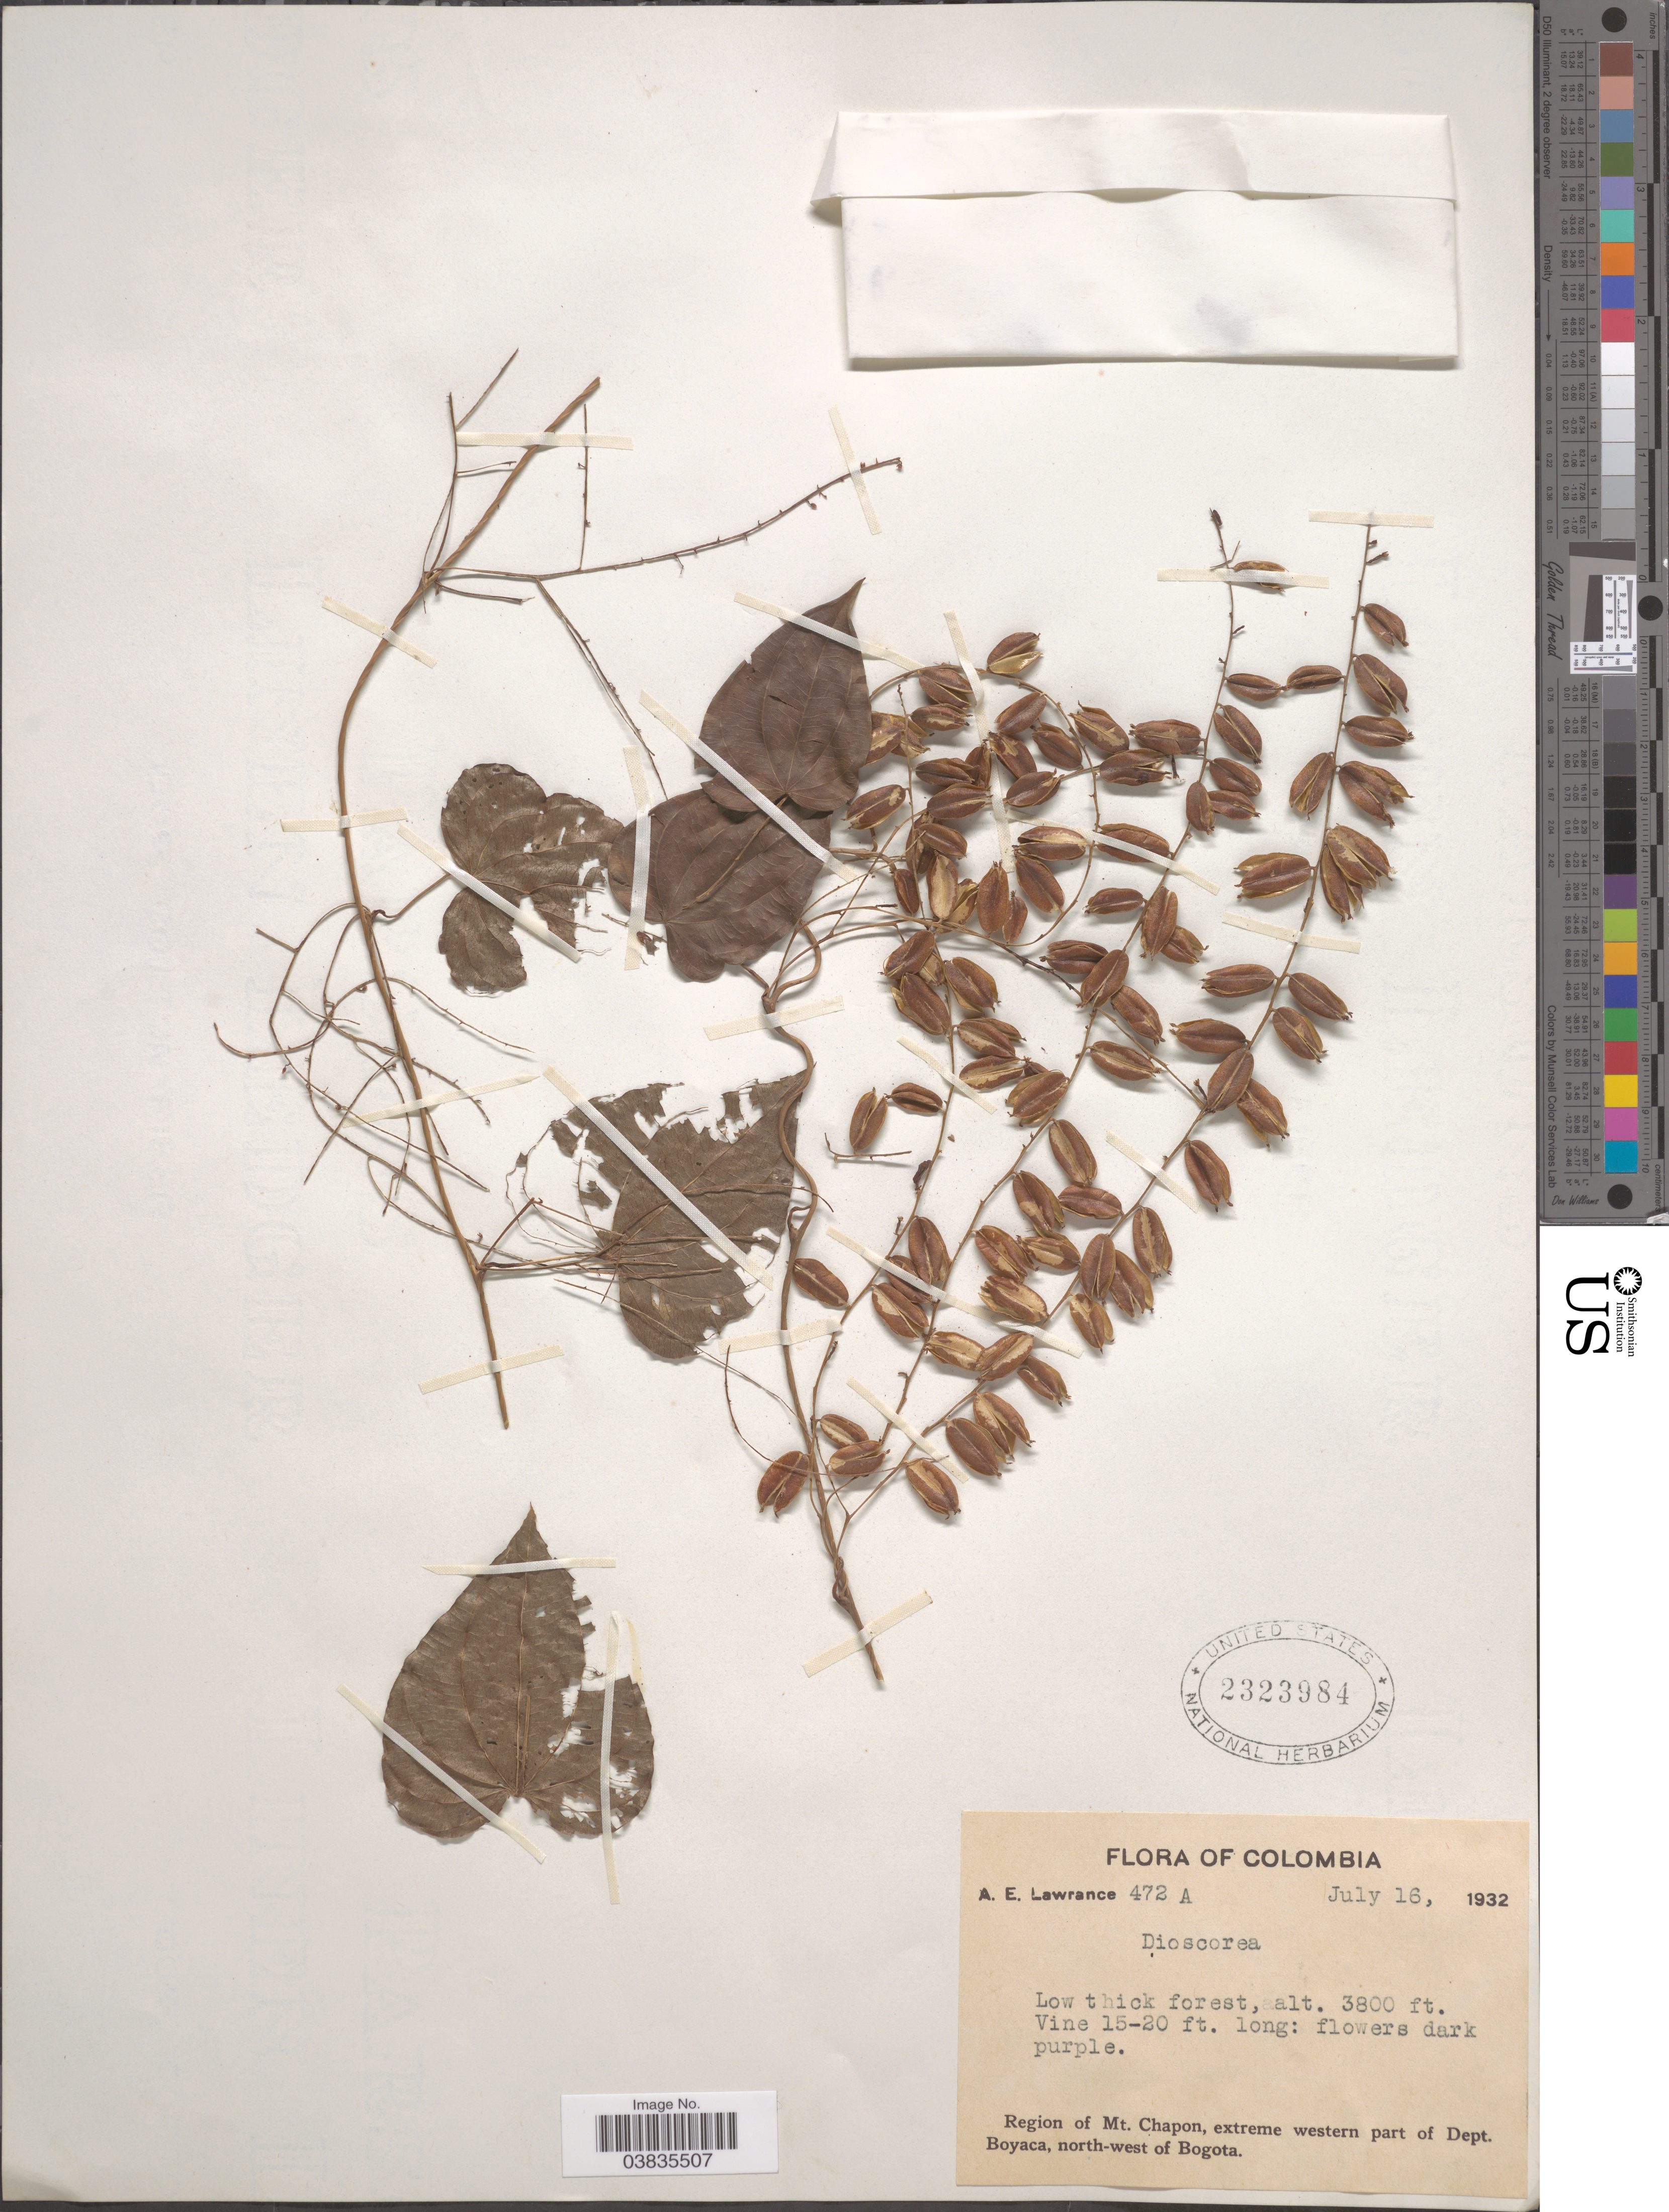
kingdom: Plantae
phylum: Tracheophyta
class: Liliopsida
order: Dioscoreales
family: Dioscoreaceae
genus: Dioscorea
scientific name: Dioscorea sp.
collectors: A. Lawrence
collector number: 472 A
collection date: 1932-07-16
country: Colombia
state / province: Boyacá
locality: Region of Mt. Chapon, extreme western part of Dept. Boyaca, north-west of Bogota.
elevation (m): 1158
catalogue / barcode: US 2323984